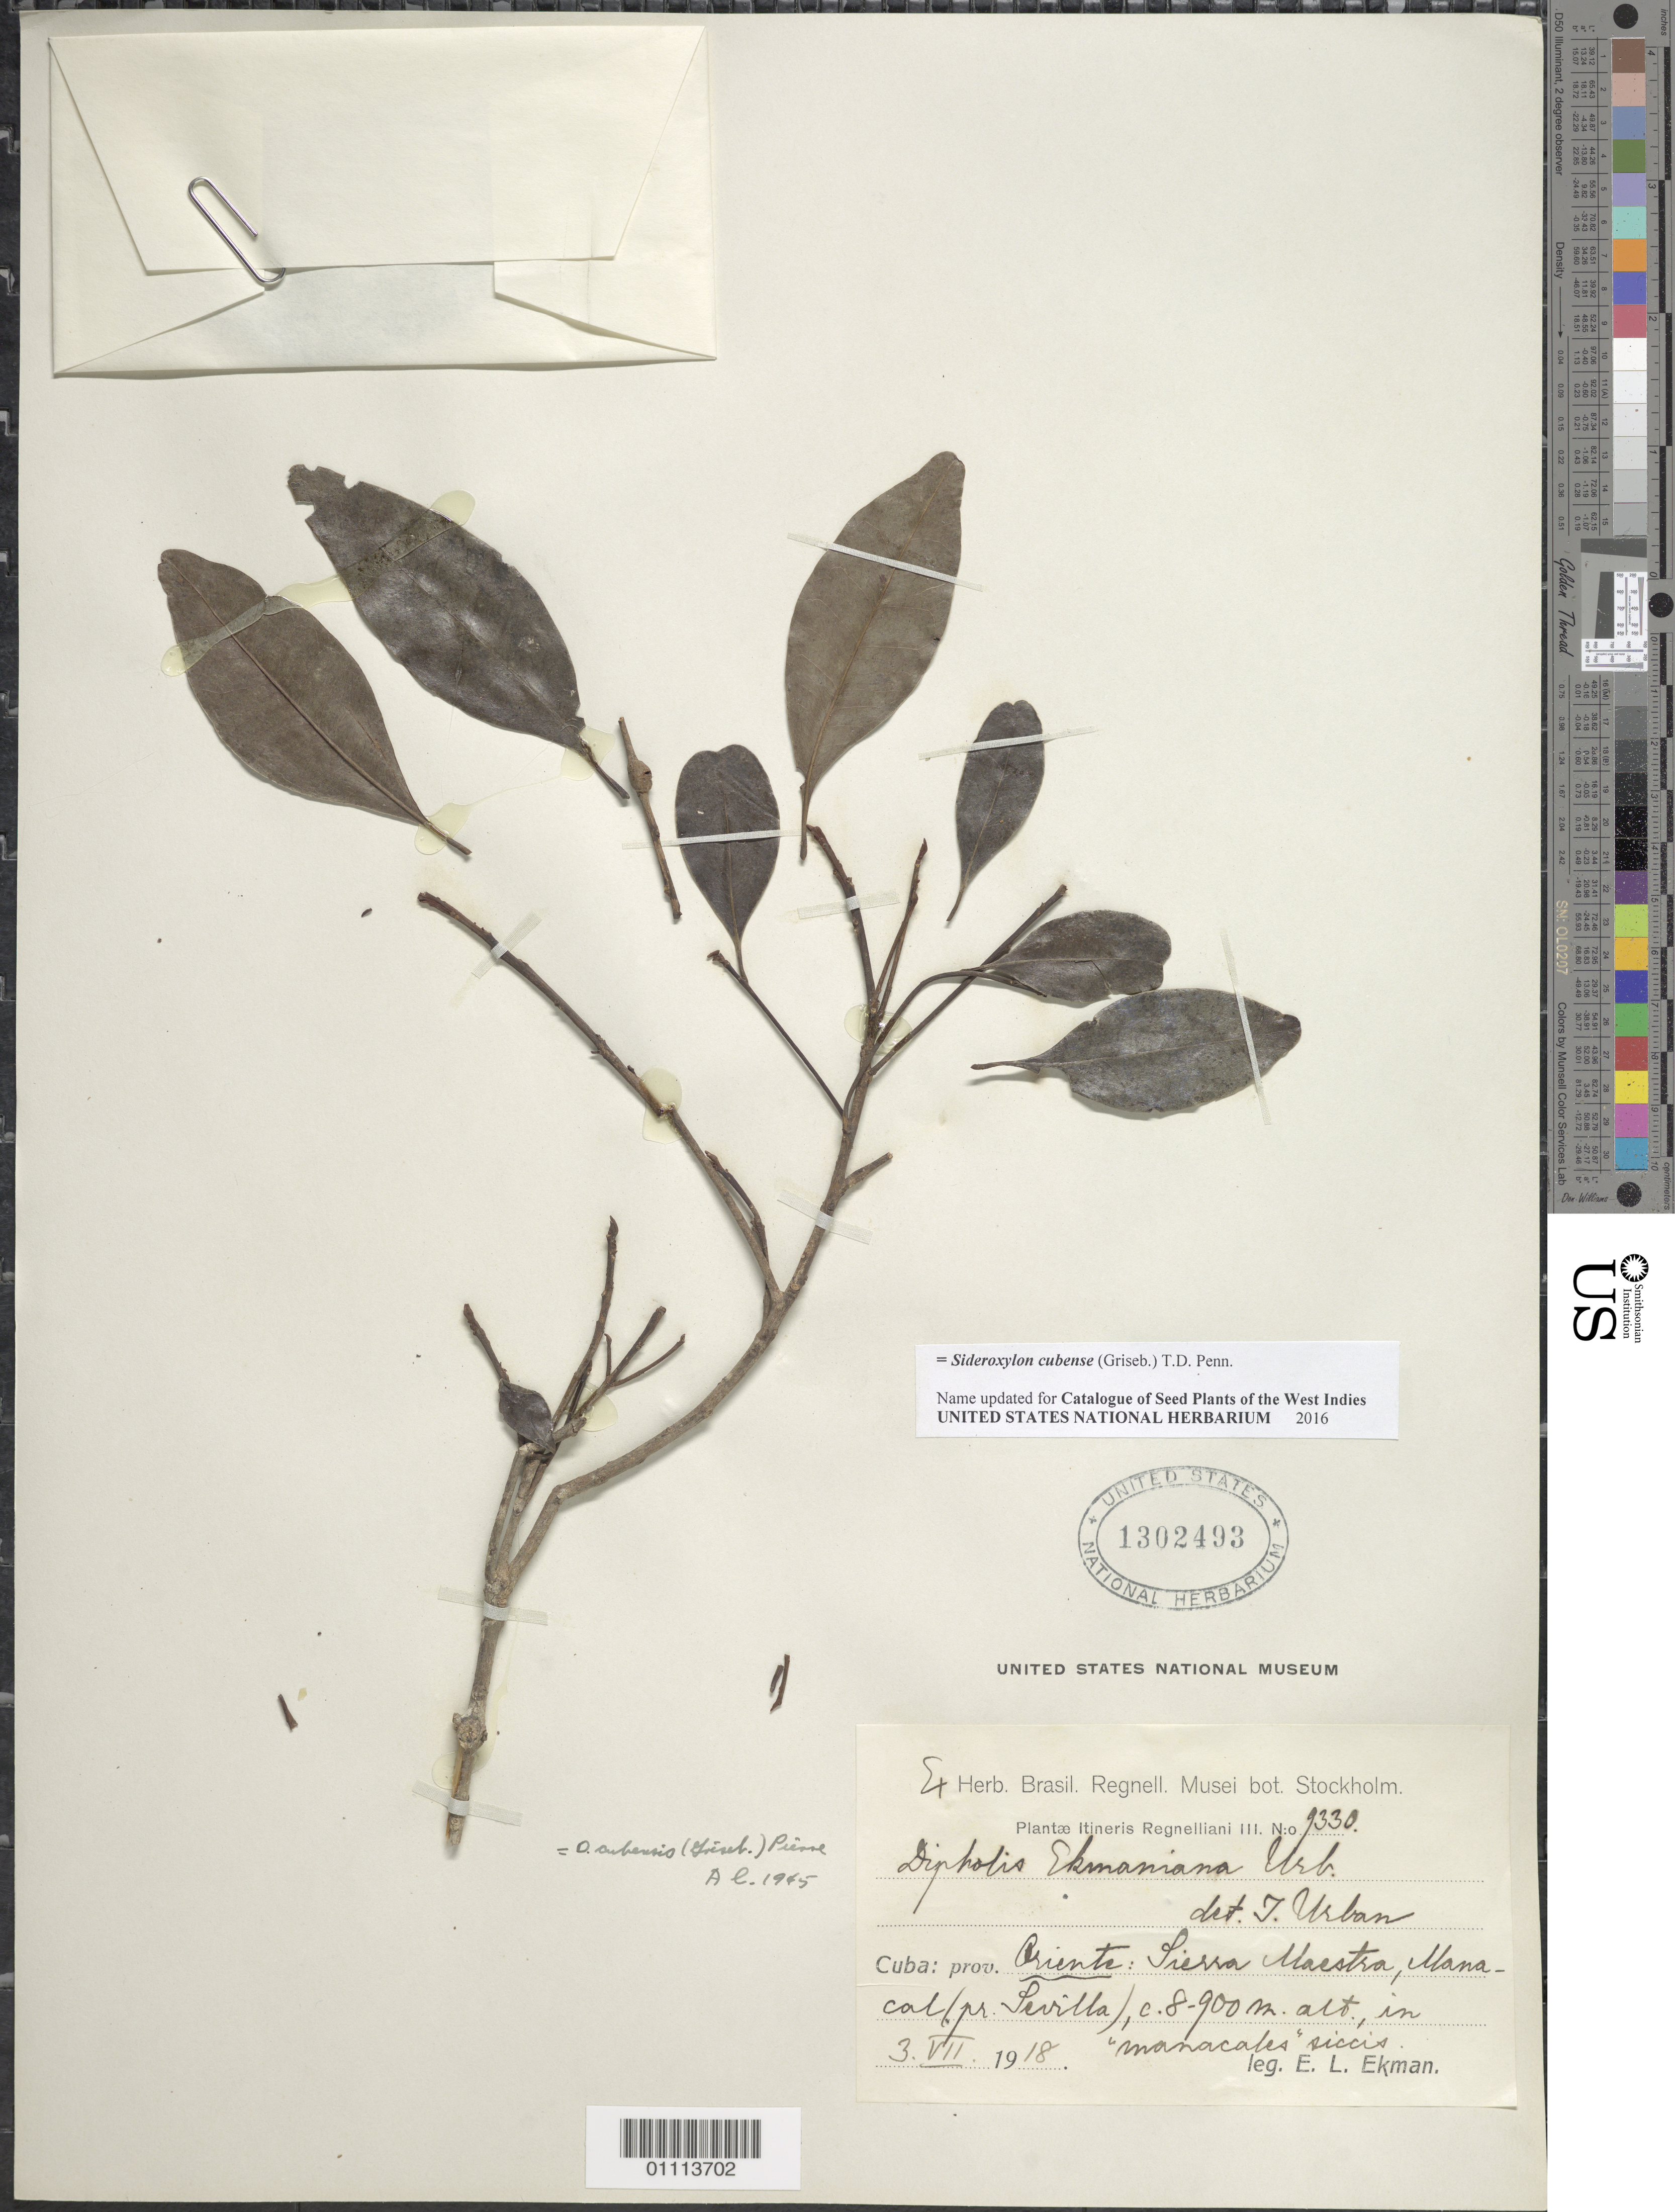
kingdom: Plantae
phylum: Tracheophyta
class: Magnoliopsida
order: Ericales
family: Sapotaceae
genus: Dipholis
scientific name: Dipholis cubensis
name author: (Griseb.) Pierre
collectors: E. L. Ekman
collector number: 9330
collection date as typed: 07 Mar 1918 or 03 Jul 1918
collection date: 1918-03-07 or 1918-07-03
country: Cuba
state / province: Granma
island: Cuba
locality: Sierra Maestra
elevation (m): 800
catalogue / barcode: US 1302493